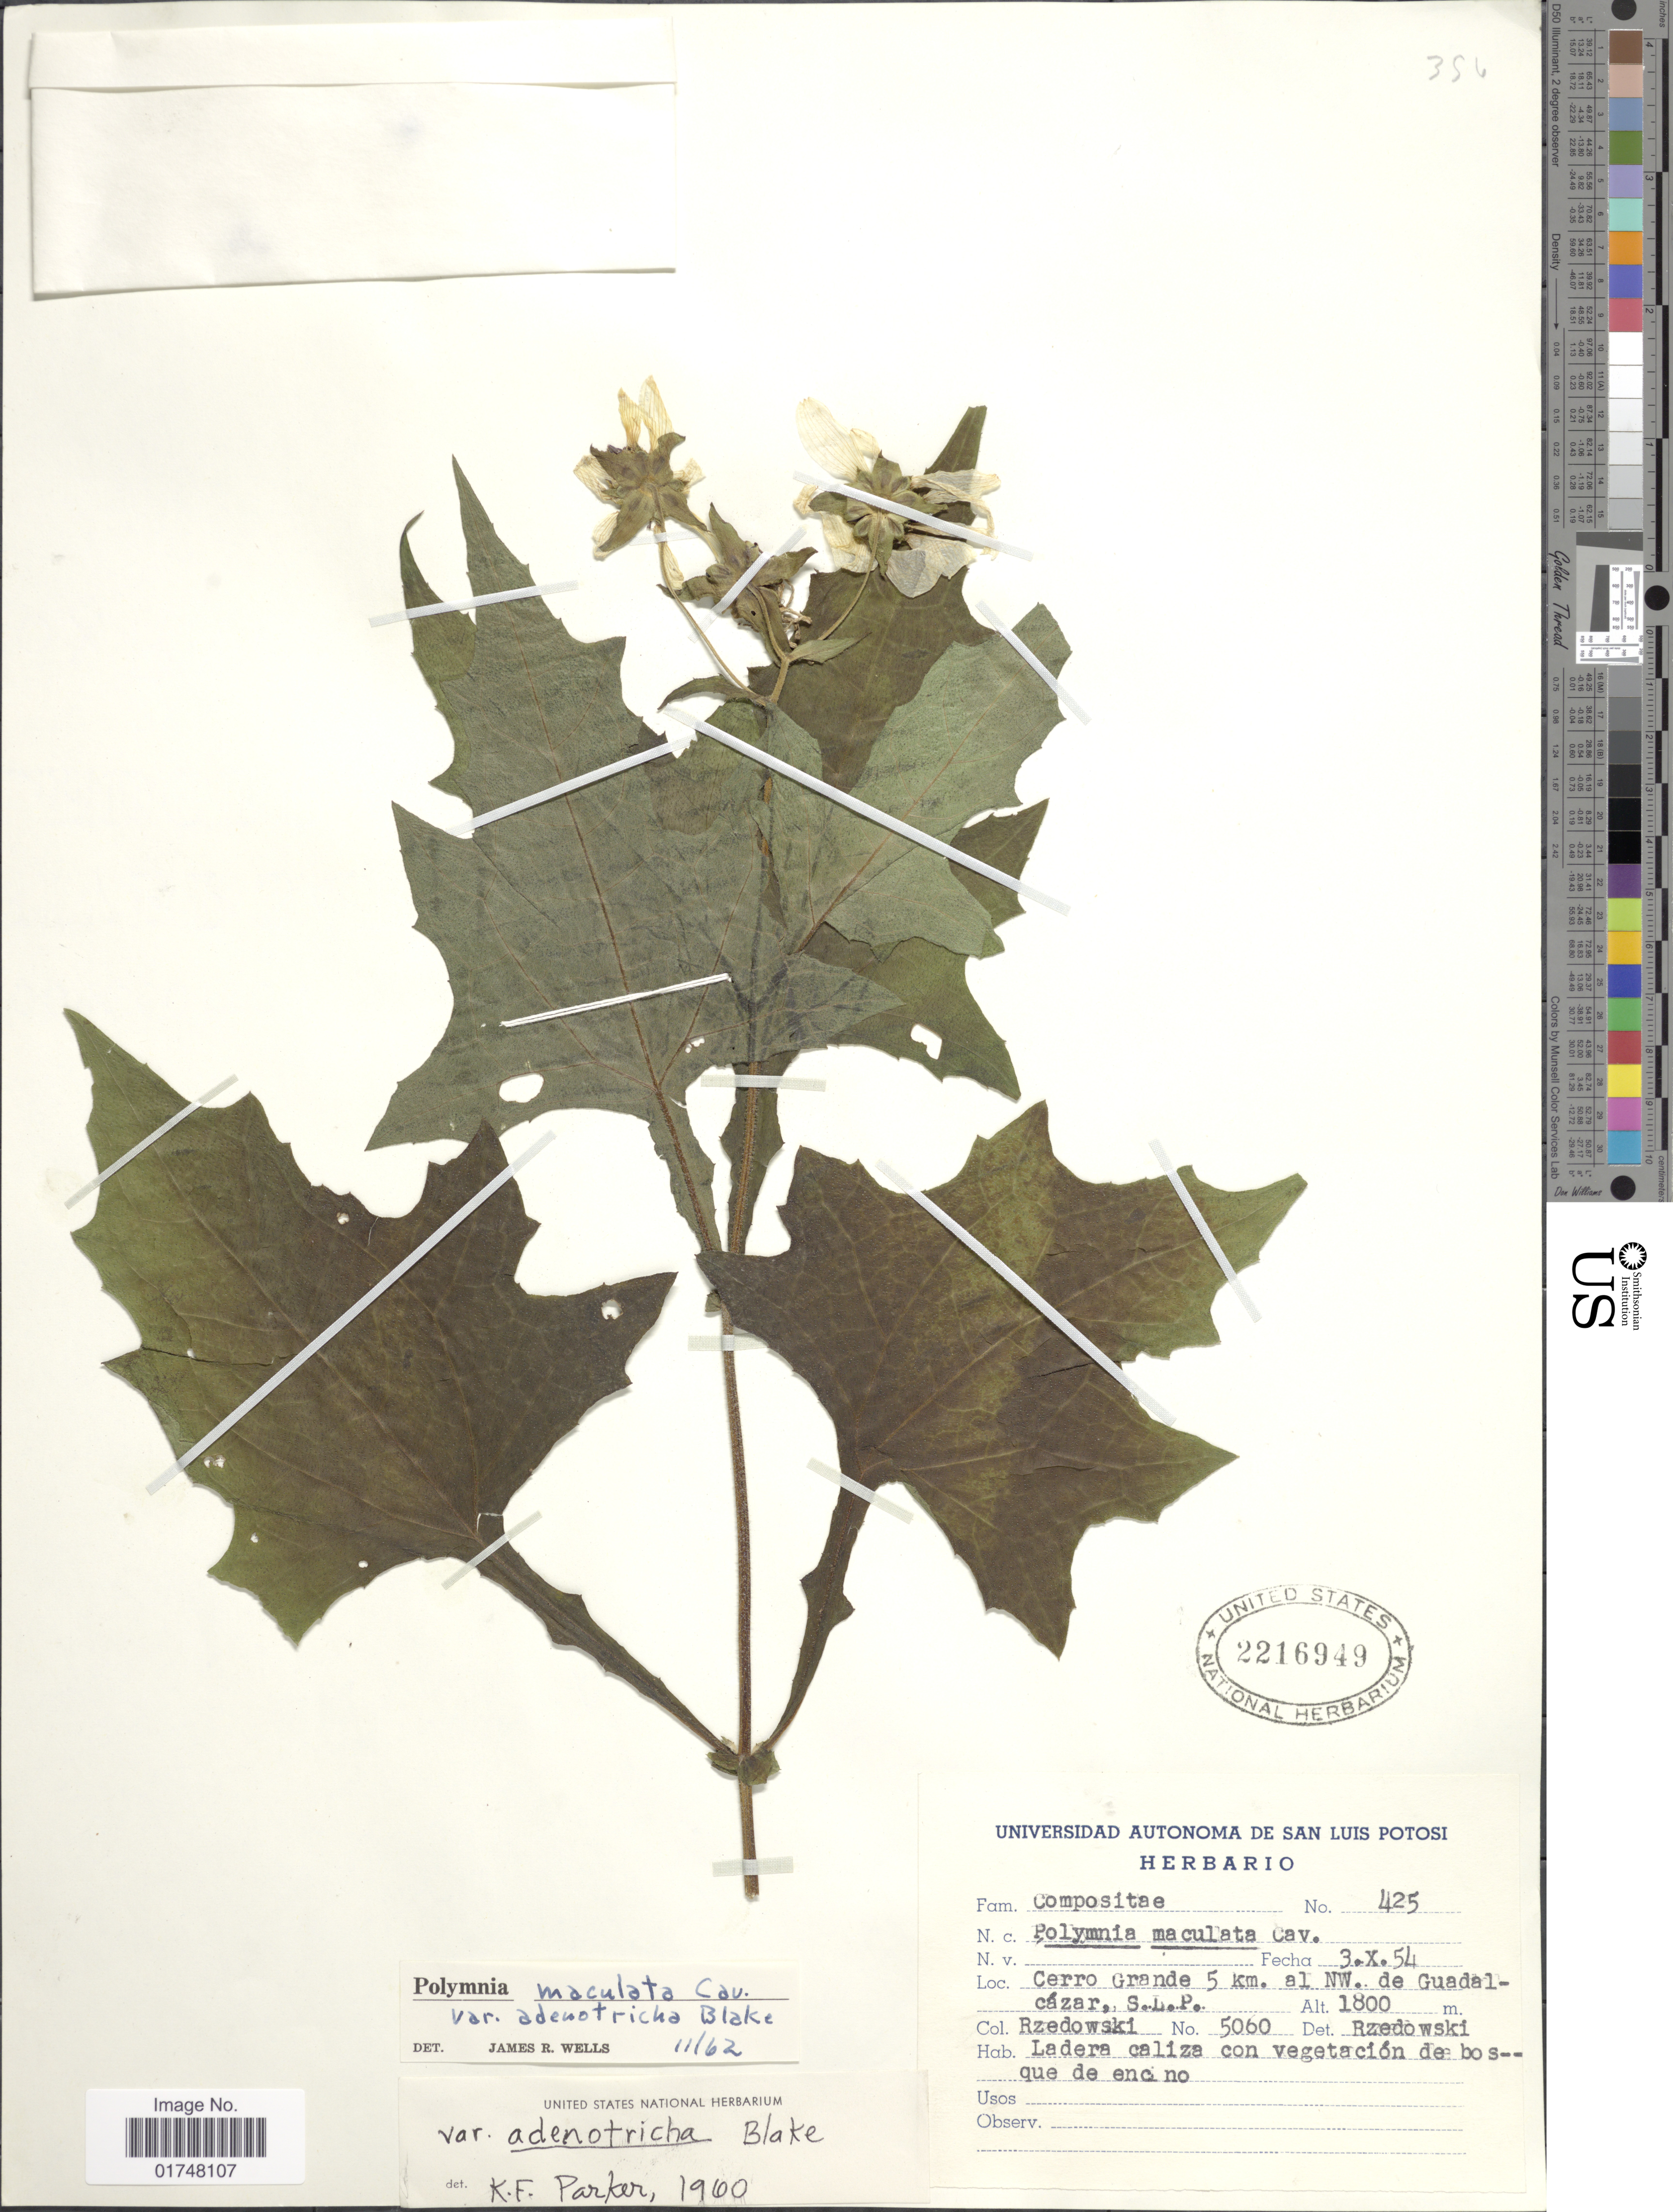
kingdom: Plantae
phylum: Tracheophyta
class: Magnoliopsida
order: Asterales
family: Asteraceae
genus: Smallanthus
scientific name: Smallanthus maculatus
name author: (Cav.) H. Rob.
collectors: Rzedowski, --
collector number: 5060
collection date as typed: Transcribed d/m/y: 3/10/54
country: Mexico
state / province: San Luis Potosí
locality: Cerro Grande 5 km. al NW de Guadalcazar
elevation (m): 1800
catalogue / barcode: US 2216949